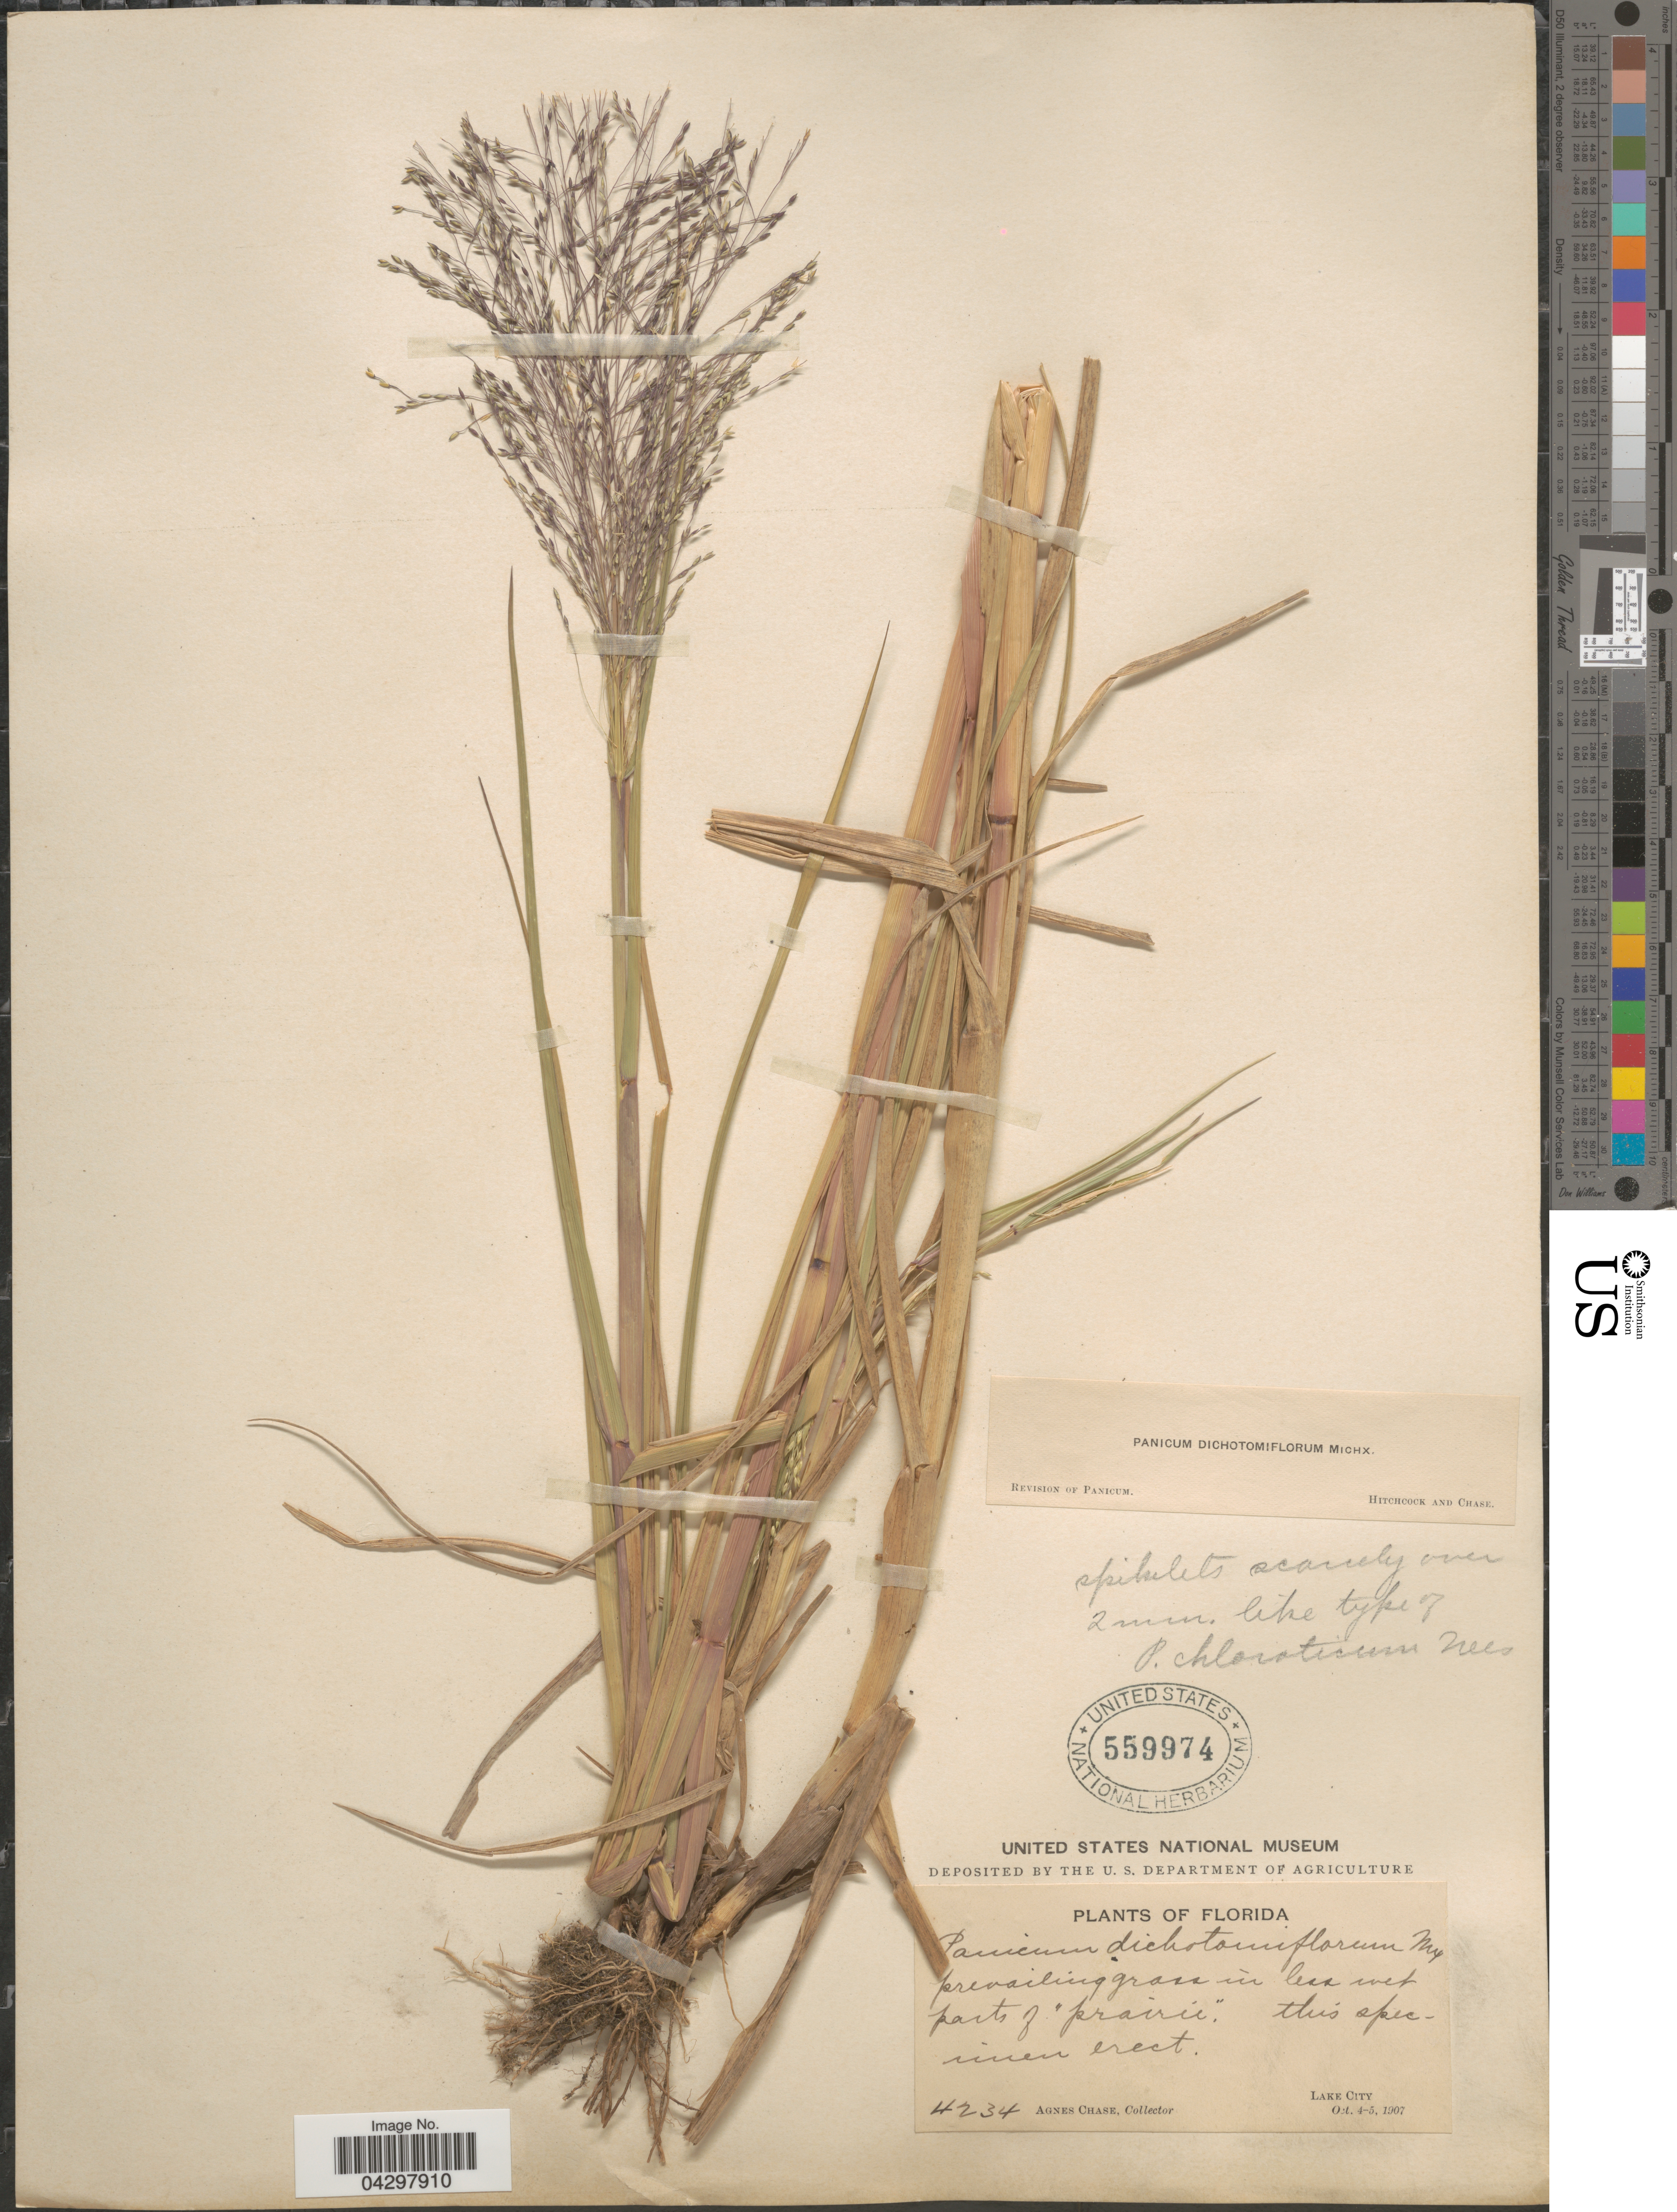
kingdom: Plantae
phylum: Tracheophyta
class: Liliopsida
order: Poales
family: Poaceae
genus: Panicum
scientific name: Panicum dichotomiflorum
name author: Michx.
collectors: A. Chase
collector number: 4234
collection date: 1907-10-04/1907-10-05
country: United States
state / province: Florida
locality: Lake City.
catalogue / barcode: US 559974